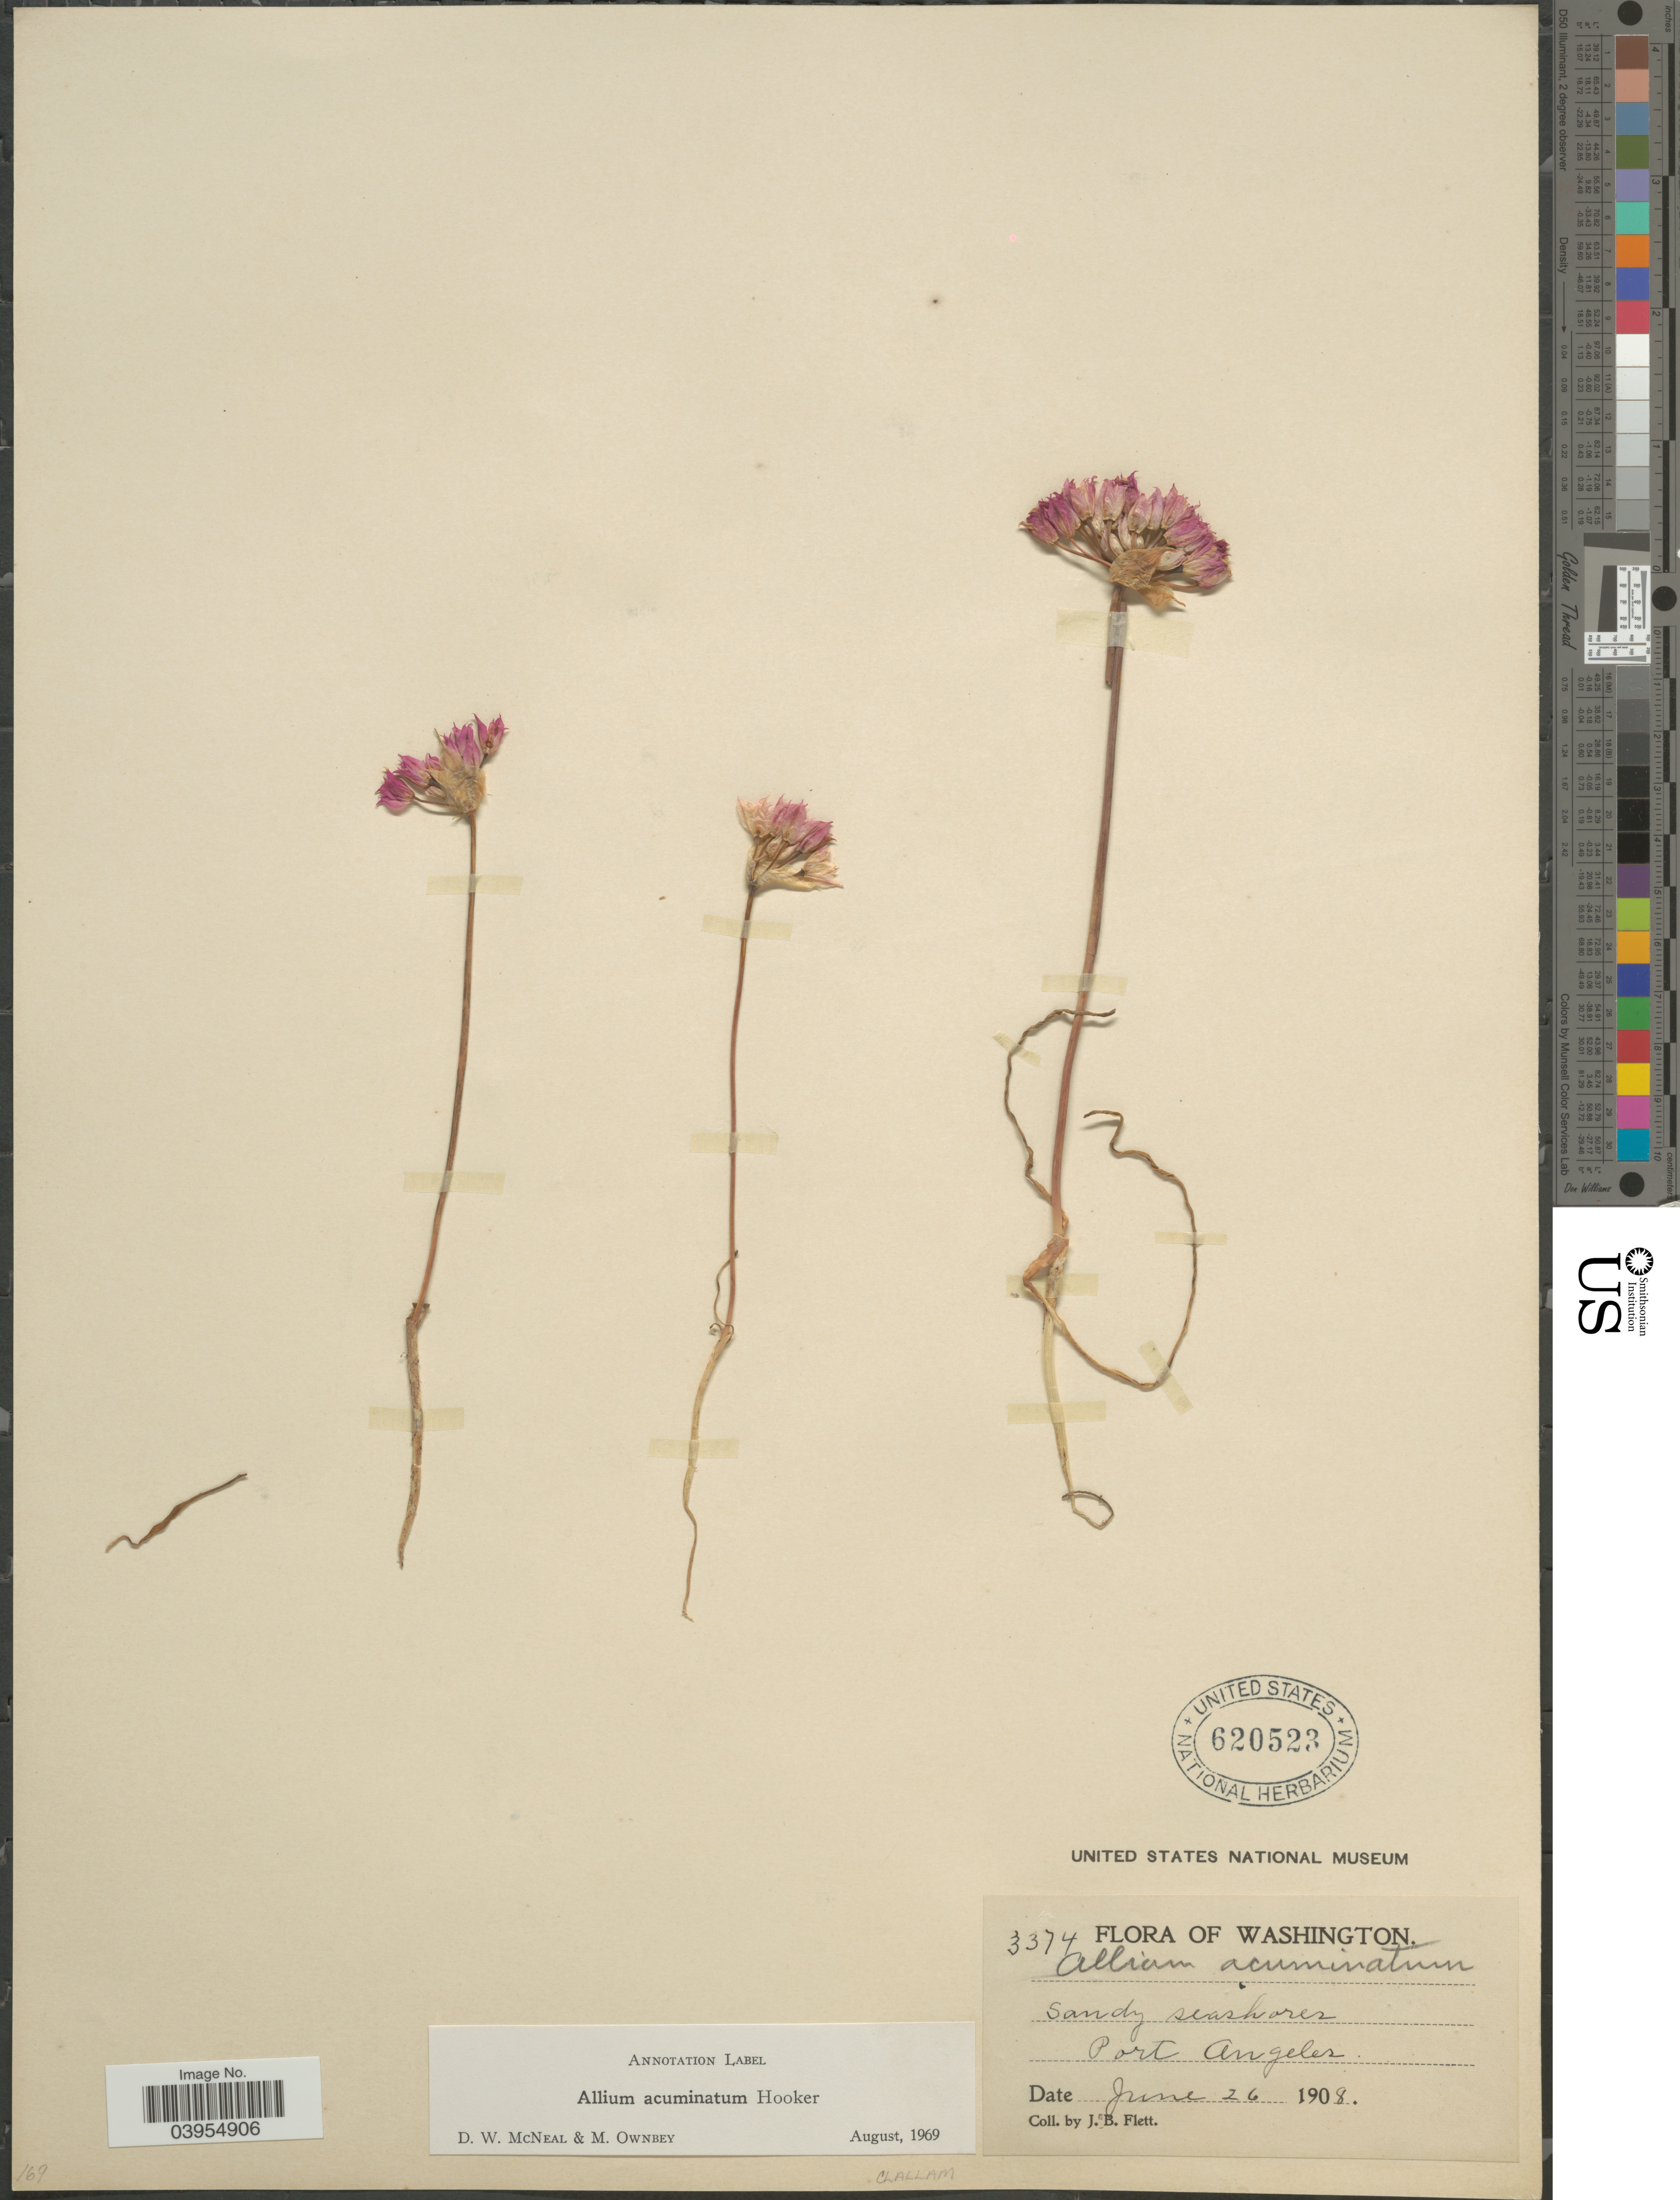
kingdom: Plantae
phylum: Tracheophyta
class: Liliopsida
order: Asparagales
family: Amaryllidaceae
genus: Allium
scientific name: Allium acuminatum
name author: Hook.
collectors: J. Flett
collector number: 3374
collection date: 1908-06-26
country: United States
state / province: Washington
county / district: Clallam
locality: Sandy seashores. Port Angeles. Clallam.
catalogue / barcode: US 620523